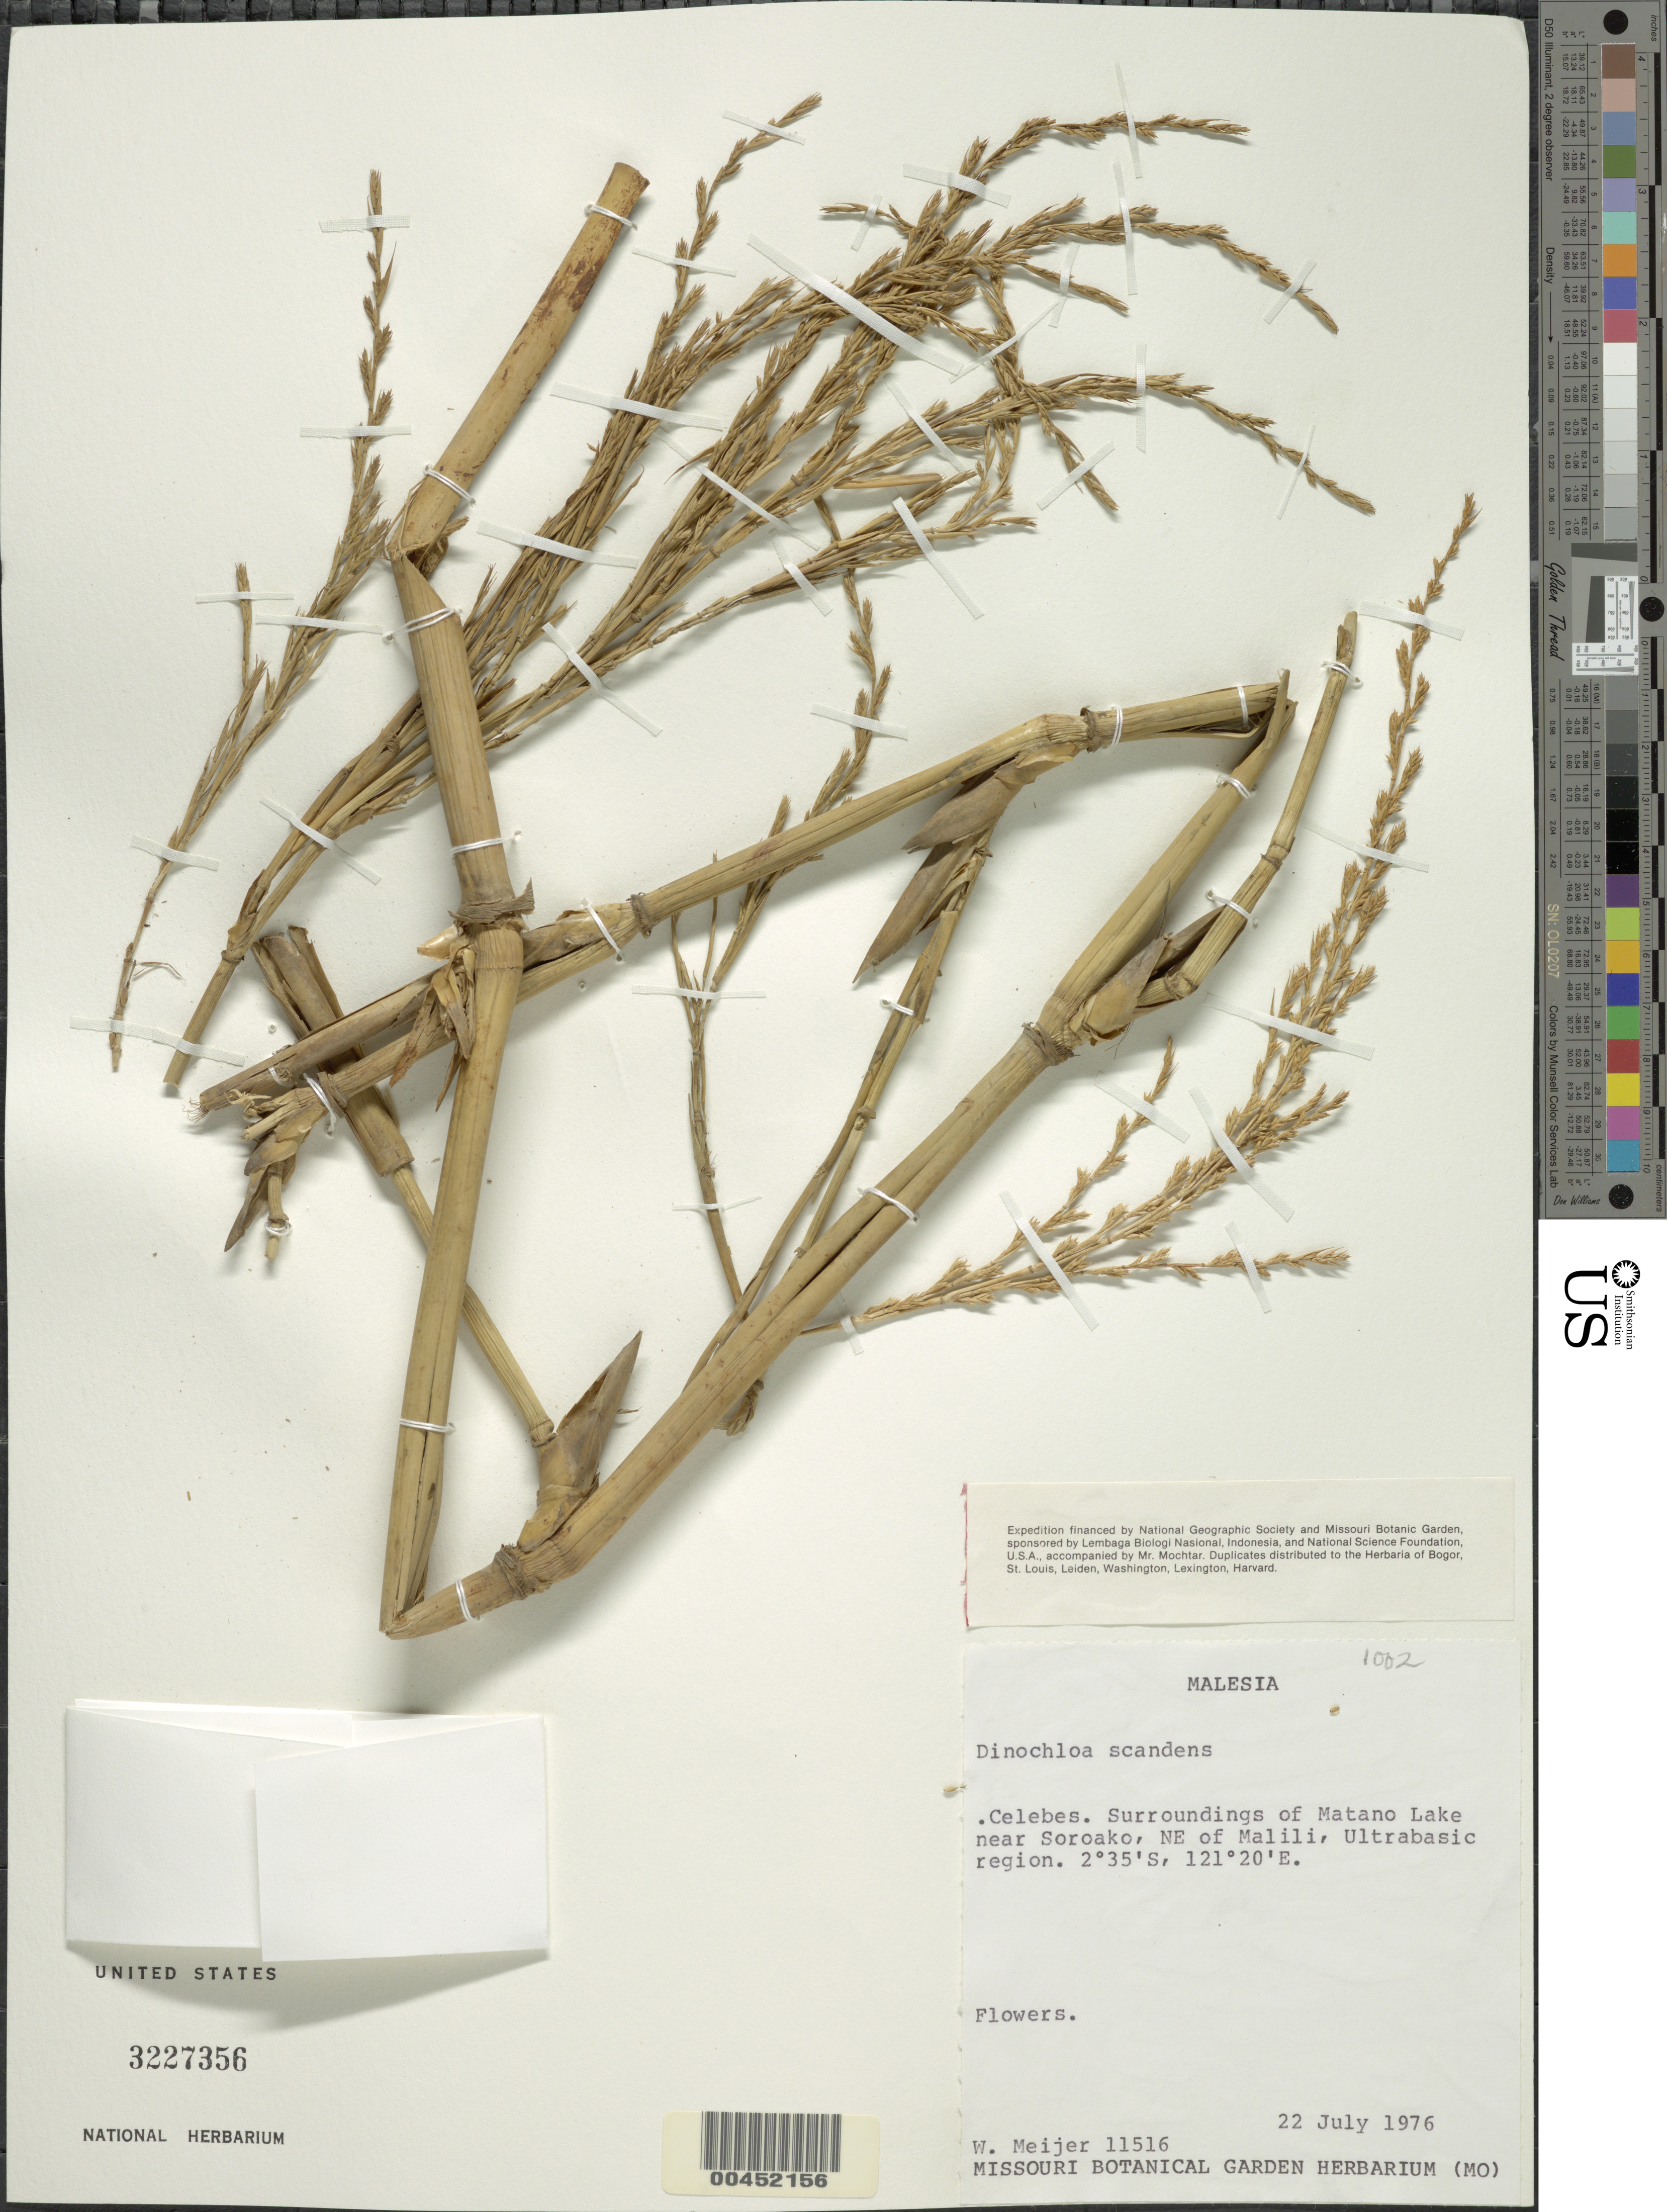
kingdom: Plantae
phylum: Tracheophyta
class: Liliopsida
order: Poales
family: Poaceae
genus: Dinochloa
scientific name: Dinochloa scandens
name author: (Blume ex Nees) Kuntze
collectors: W. Meijer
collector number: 11516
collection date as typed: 22 Jul 1976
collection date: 1976-07-22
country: Indonesia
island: Celebes Island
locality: Surrondings of matano lake near soroako, ne of malili, ultrabasic region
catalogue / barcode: US 3227356